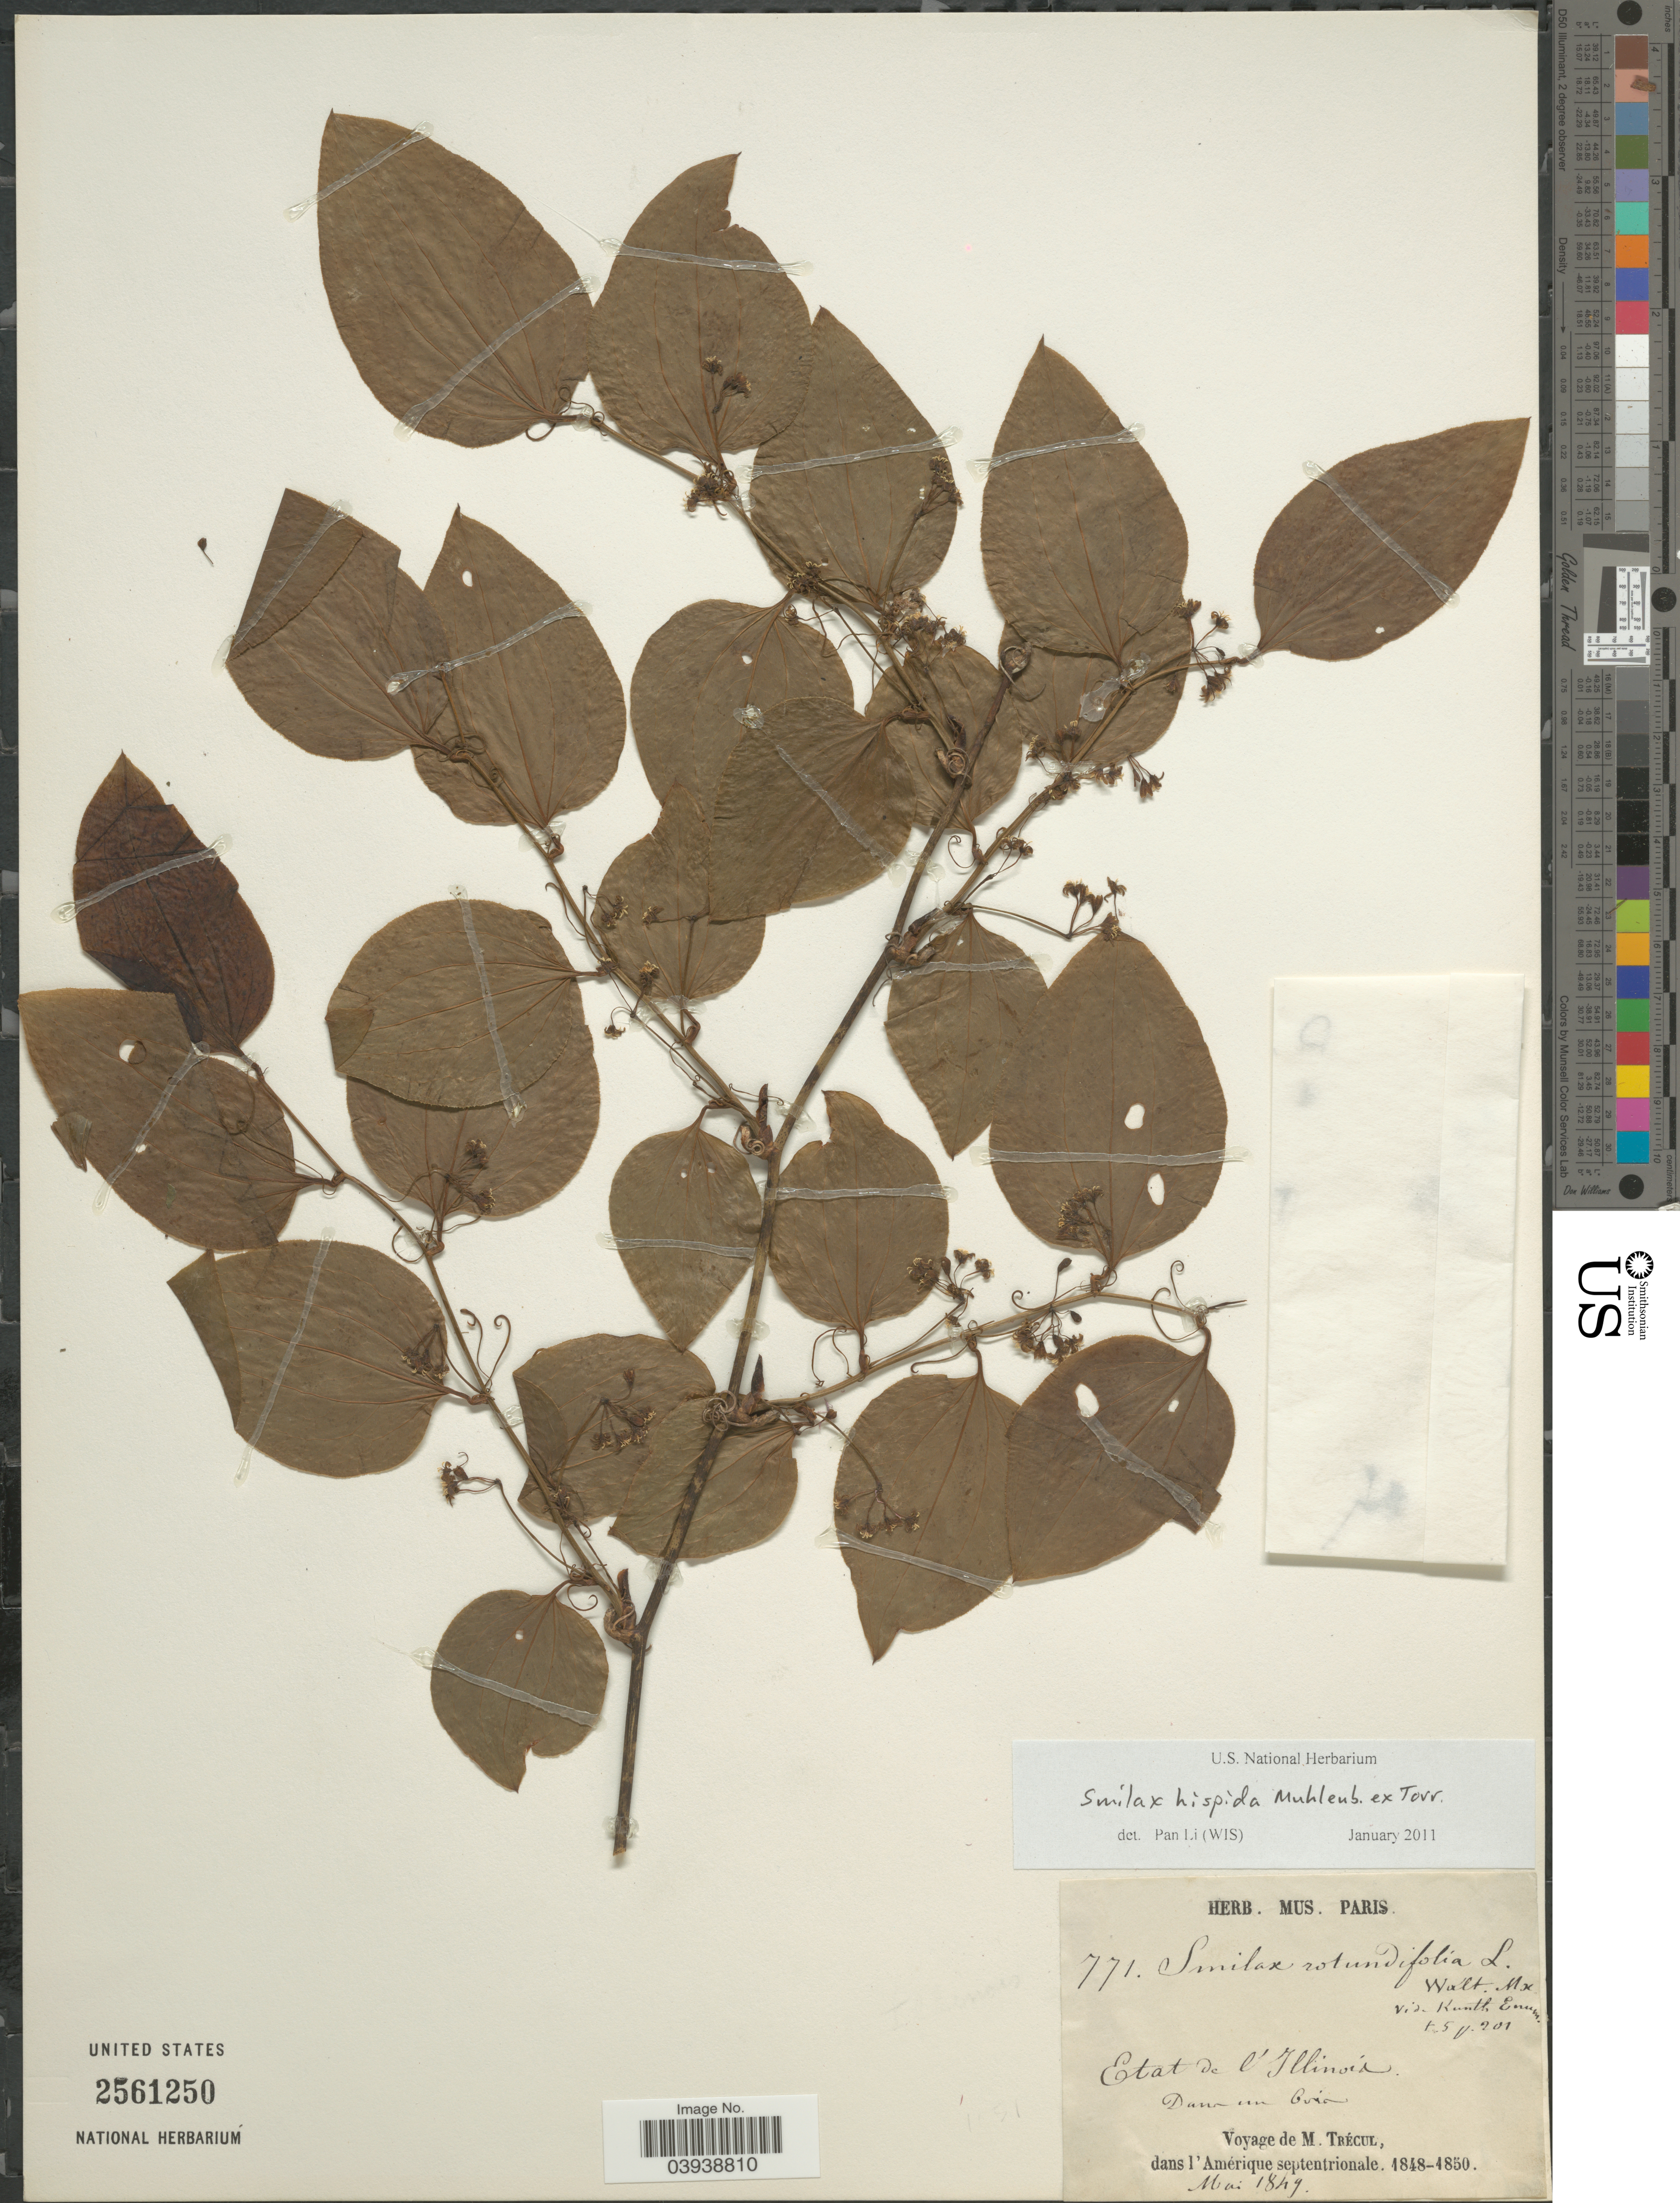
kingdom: Plantae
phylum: Tracheophyta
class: Liliopsida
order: Liliales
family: Smilacaceae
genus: Smilax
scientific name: Smilax hispida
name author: Raf.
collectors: A. Trécul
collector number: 771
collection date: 1849-05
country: United States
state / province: Illinois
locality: Dans un bois.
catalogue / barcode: US 2561250